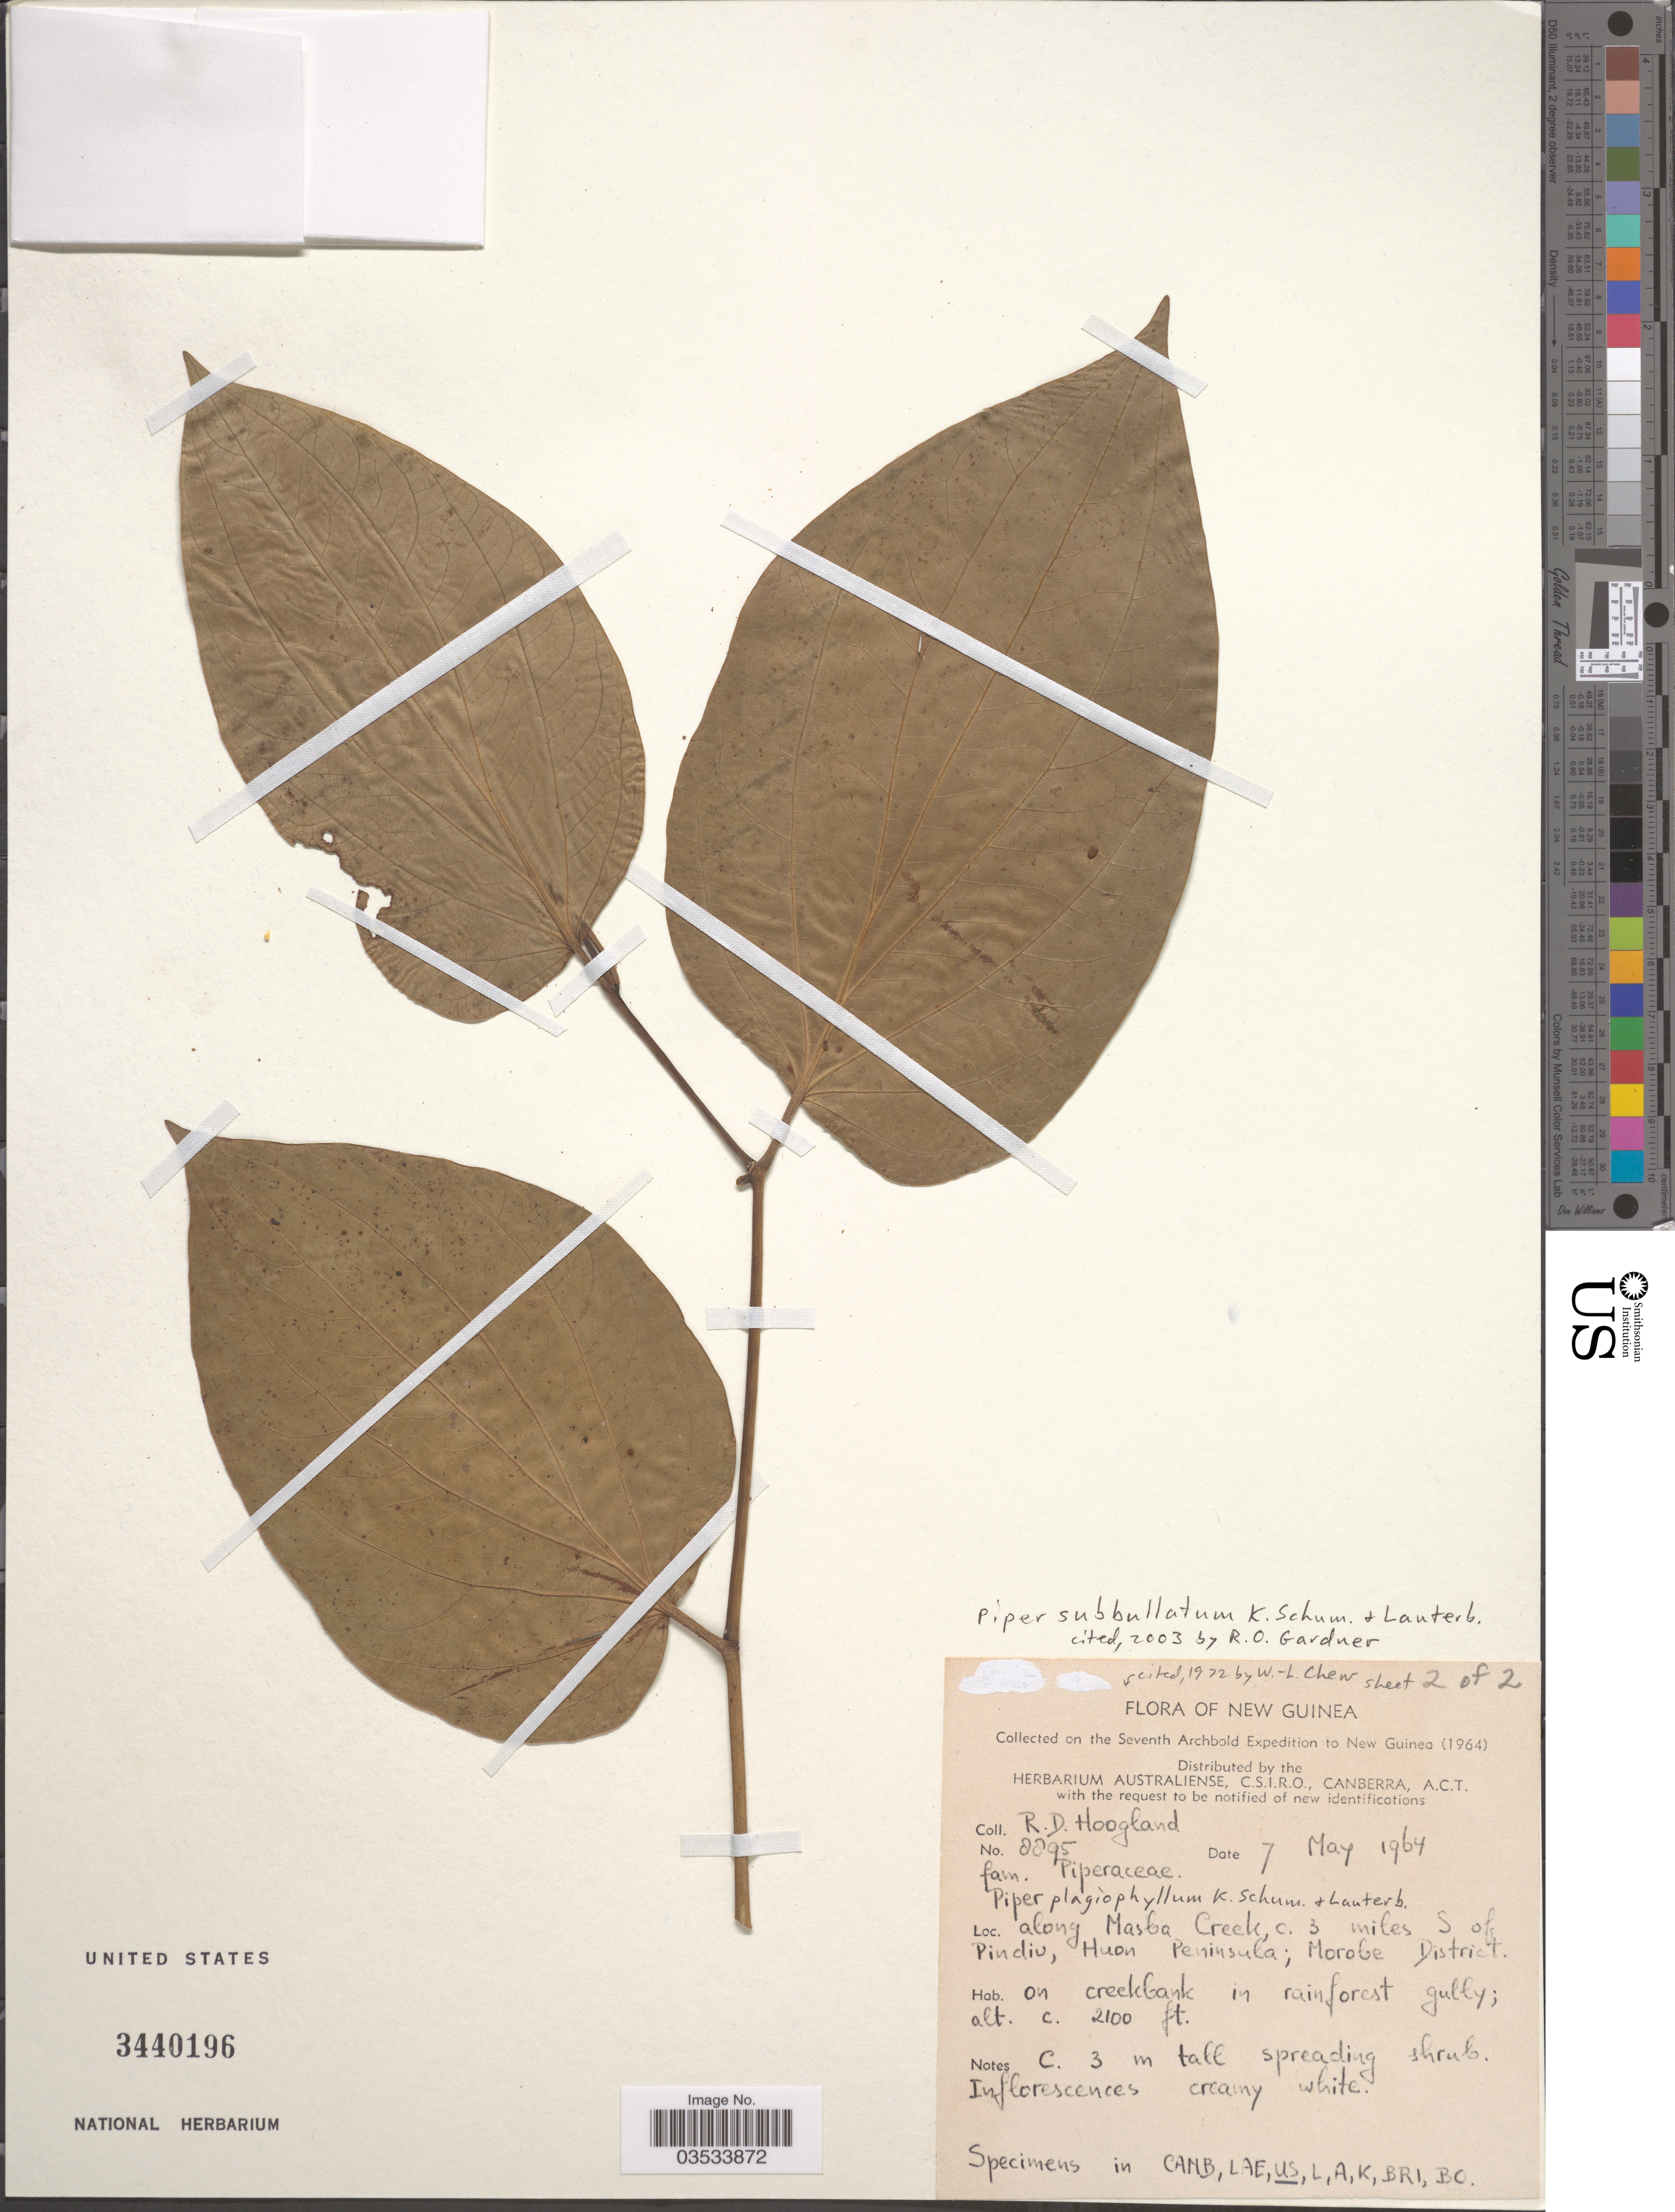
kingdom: Plantae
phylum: Tracheophyta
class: Magnoliopsida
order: Piperales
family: Piperaceae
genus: Piper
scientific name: Piper subbullatum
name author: K. Schum. & Lauterb.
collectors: R. D. Hoogland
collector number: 8895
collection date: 1964-05-07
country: Papua New Guinea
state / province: Morobe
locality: New Guinea. Along Masba Creek, c. 3 miles S of Pindiu, Huon Peninsula; Morobe District.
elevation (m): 640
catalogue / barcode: US 3440196